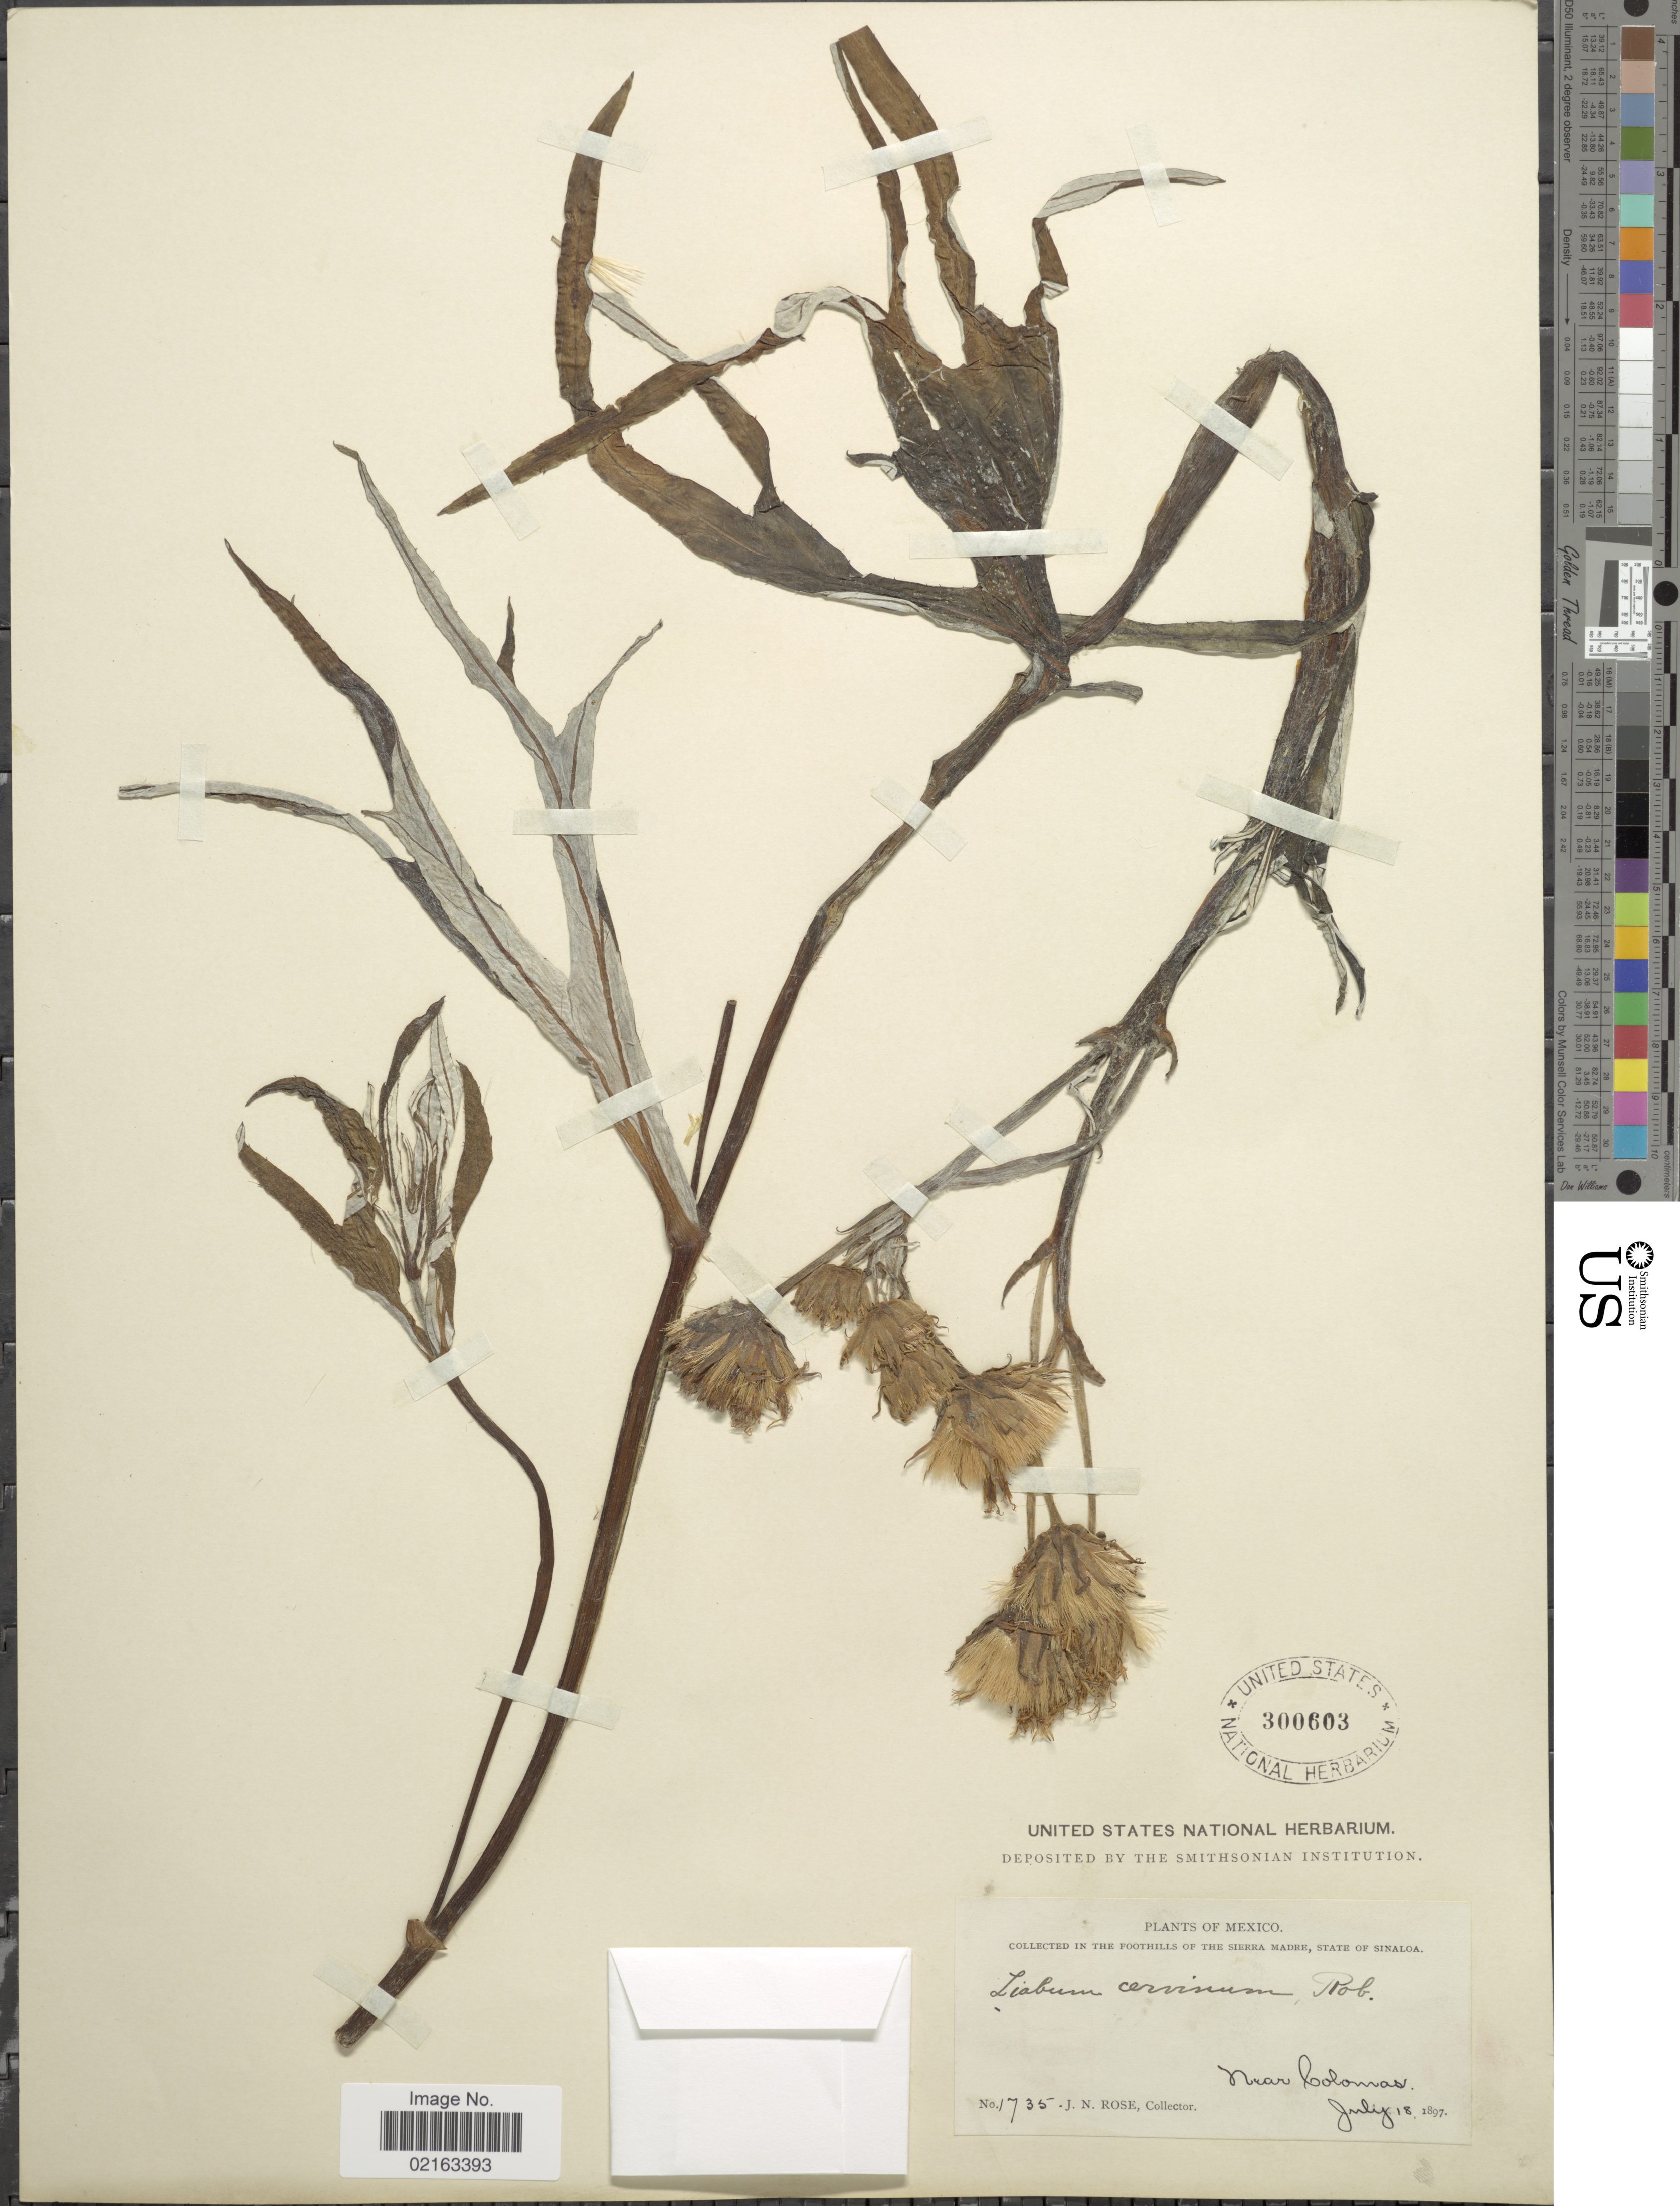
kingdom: Plantae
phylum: Tracheophyta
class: Magnoliopsida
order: Asterales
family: Asteraceae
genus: Sinclairia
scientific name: Sinclairia cervina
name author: (B.L. Rob.) B.L. Turner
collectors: J. N. Rose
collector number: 1735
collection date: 1897-07-18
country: Mexico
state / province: Sinaloa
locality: In the foothills of the Sierra Madre, State of Sinaloa. Near Colomas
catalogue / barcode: US 300603